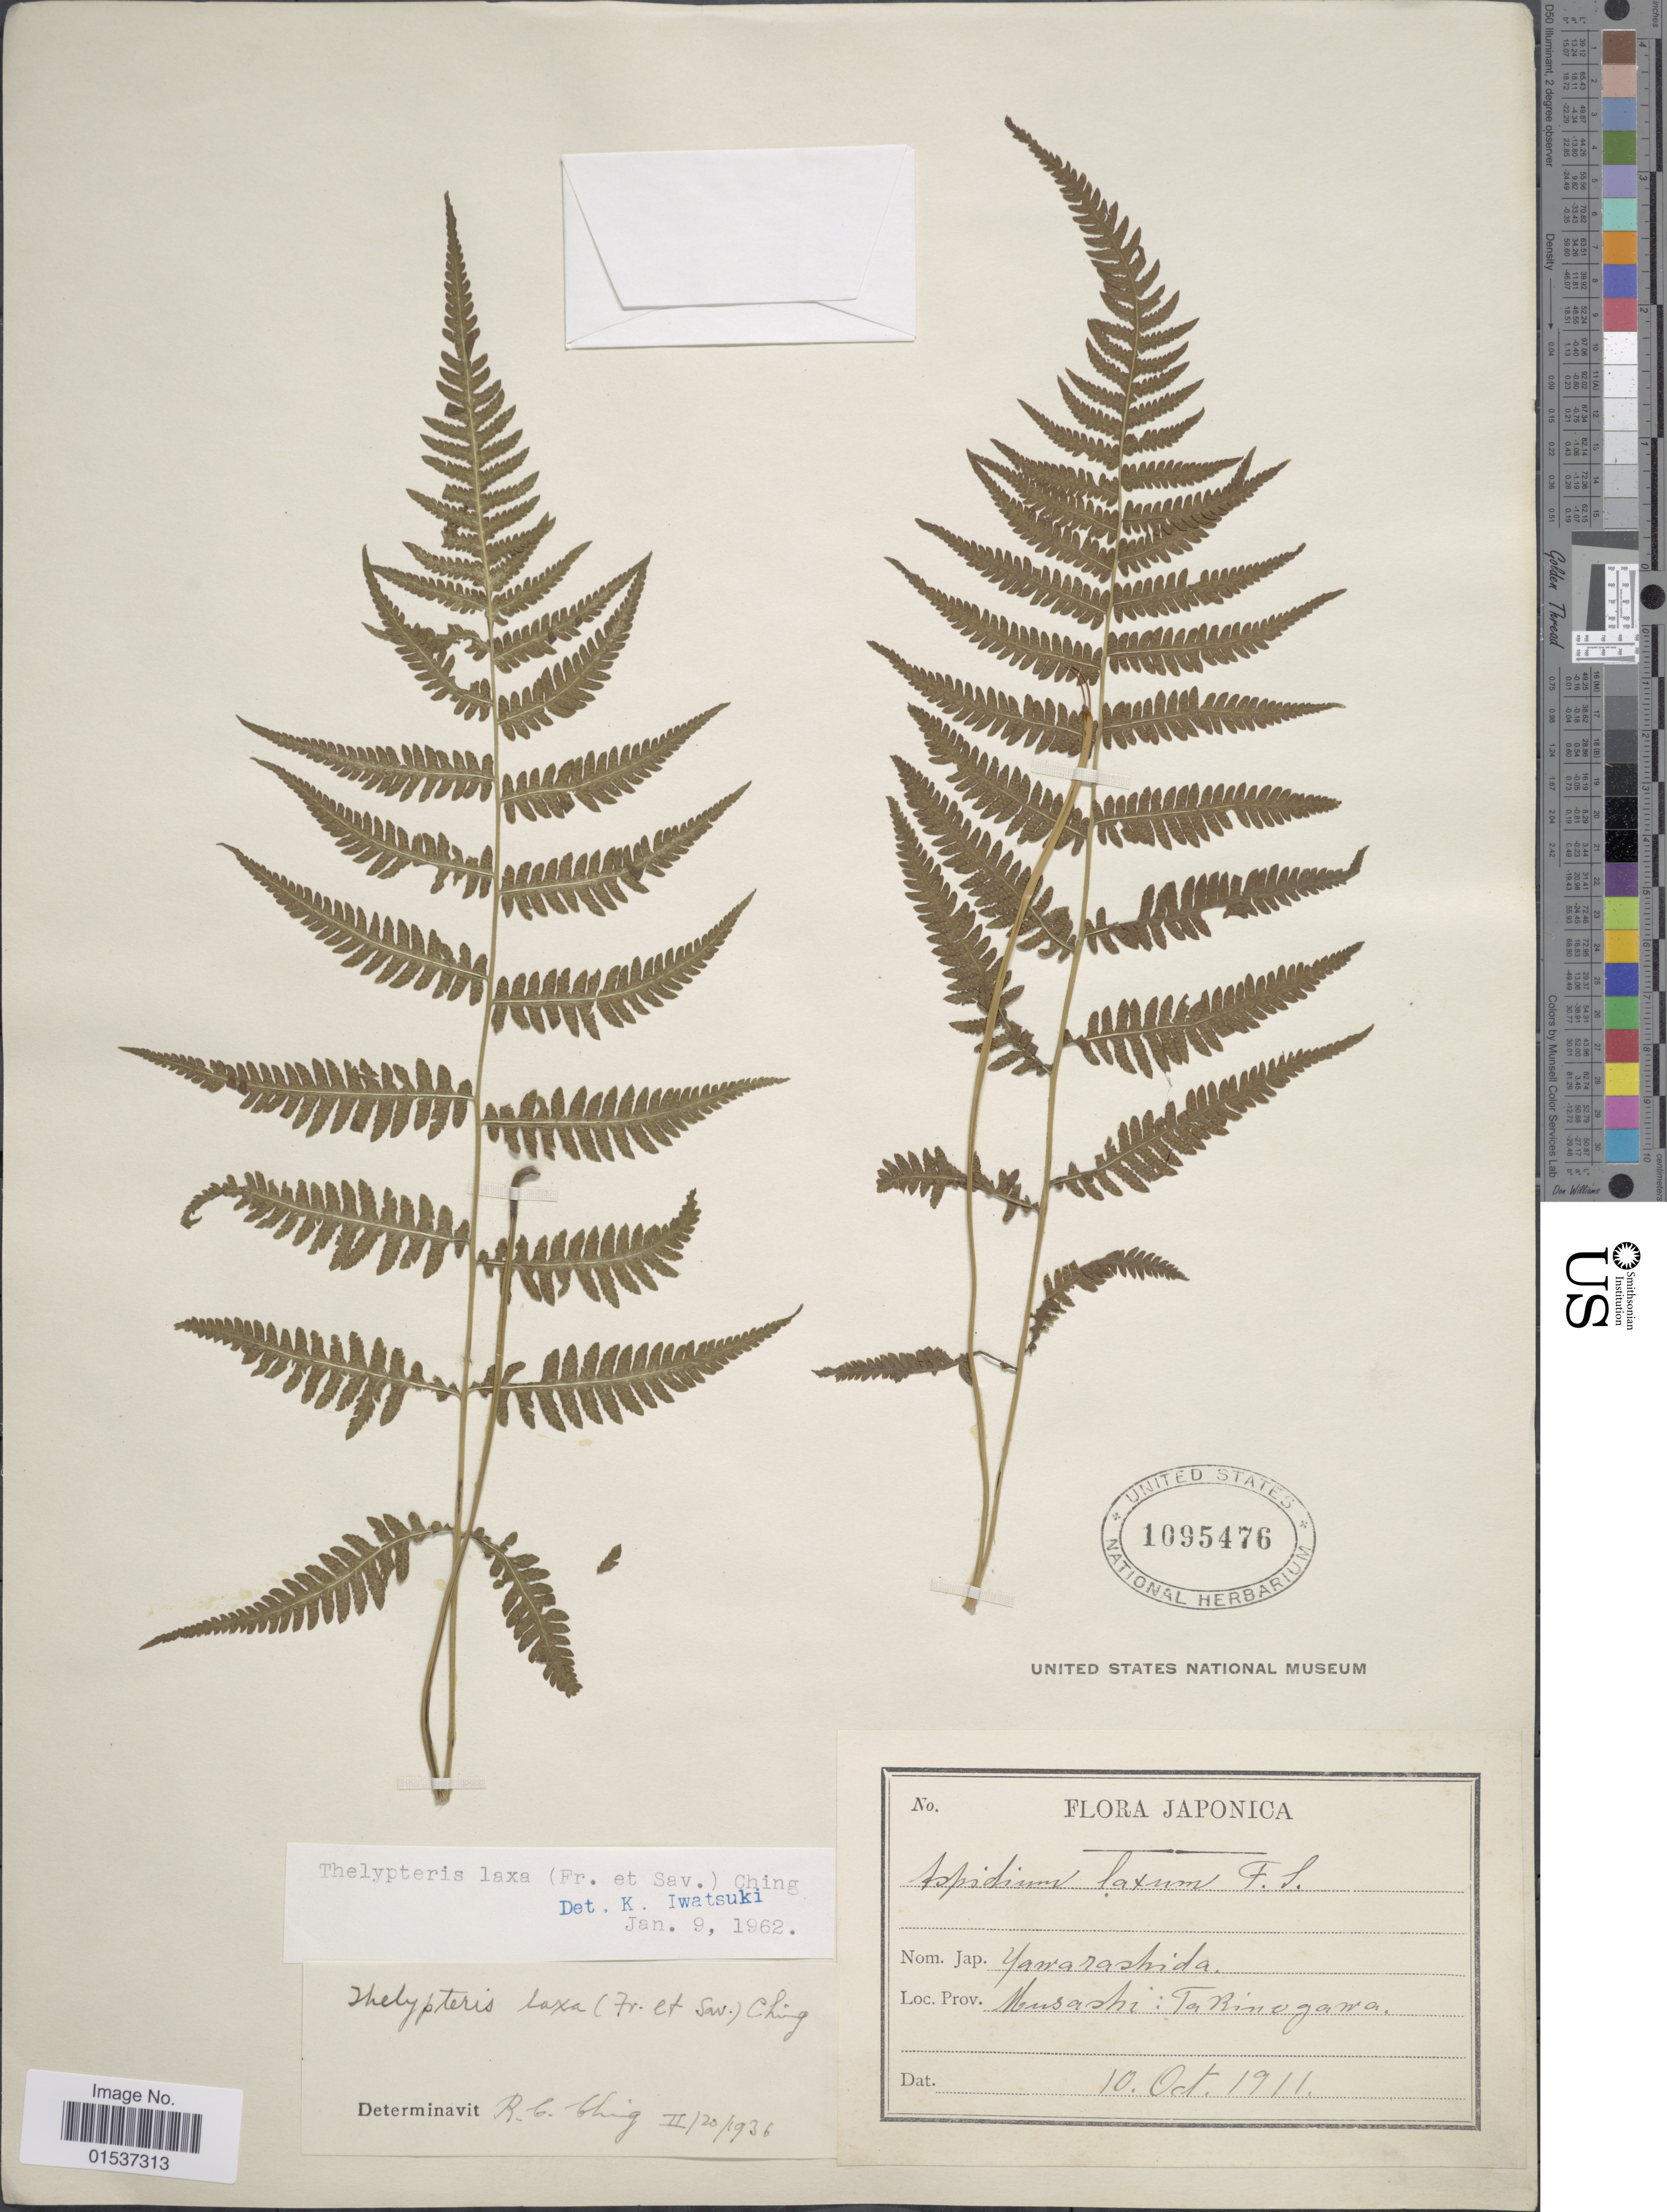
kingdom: Plantae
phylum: Tracheophyta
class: Polypodiopsida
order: Polypodiales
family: Thelypteridaceae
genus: Metathelypteris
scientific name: Metathelypteris laxa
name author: (Franch. & Sav.) Ching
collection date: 1911-10-10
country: Japan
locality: Musashi: Takinogawa.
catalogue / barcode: US 1095476